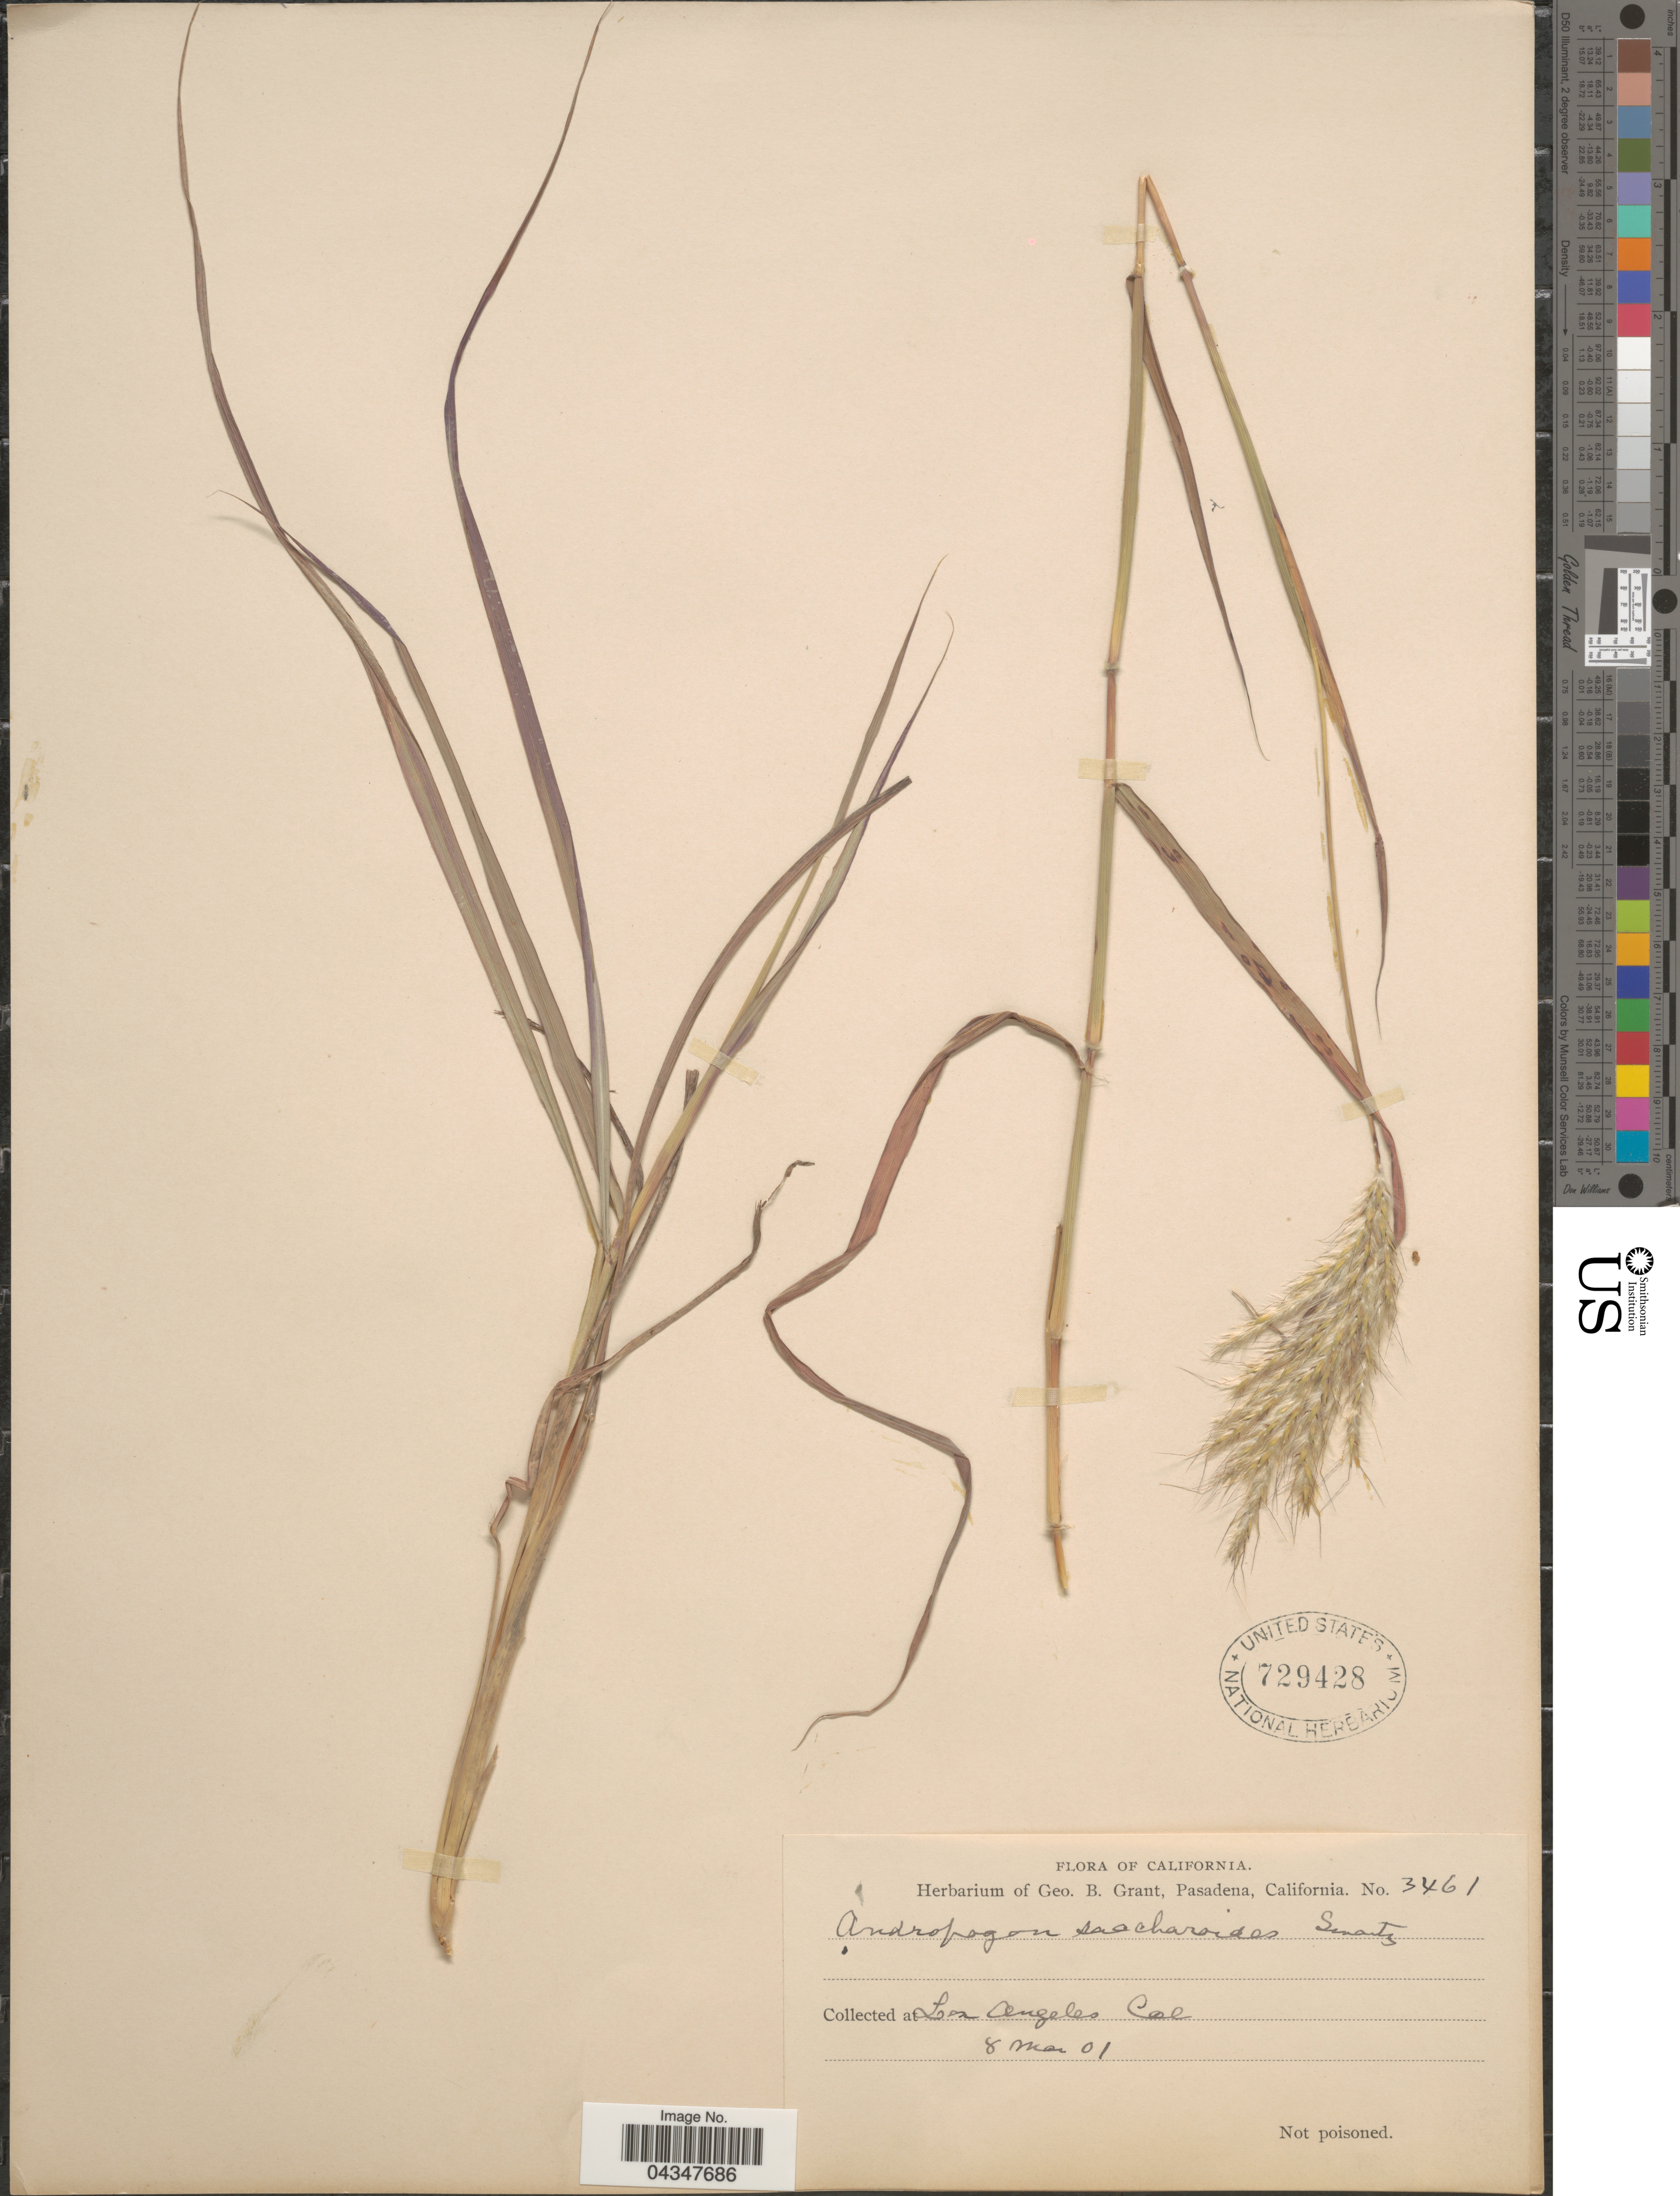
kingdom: Plantae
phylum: Tracheophyta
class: Liliopsida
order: Poales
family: Poaceae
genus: Bothriochloa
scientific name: Bothriochloa barbinodis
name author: (Lag.) Herter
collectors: ex herb. Geo. B. Grant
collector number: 3461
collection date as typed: Transcribed d/m/y: 8/3/1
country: United States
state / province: California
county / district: Los Angeles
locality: Los Angeles.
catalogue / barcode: US 729428